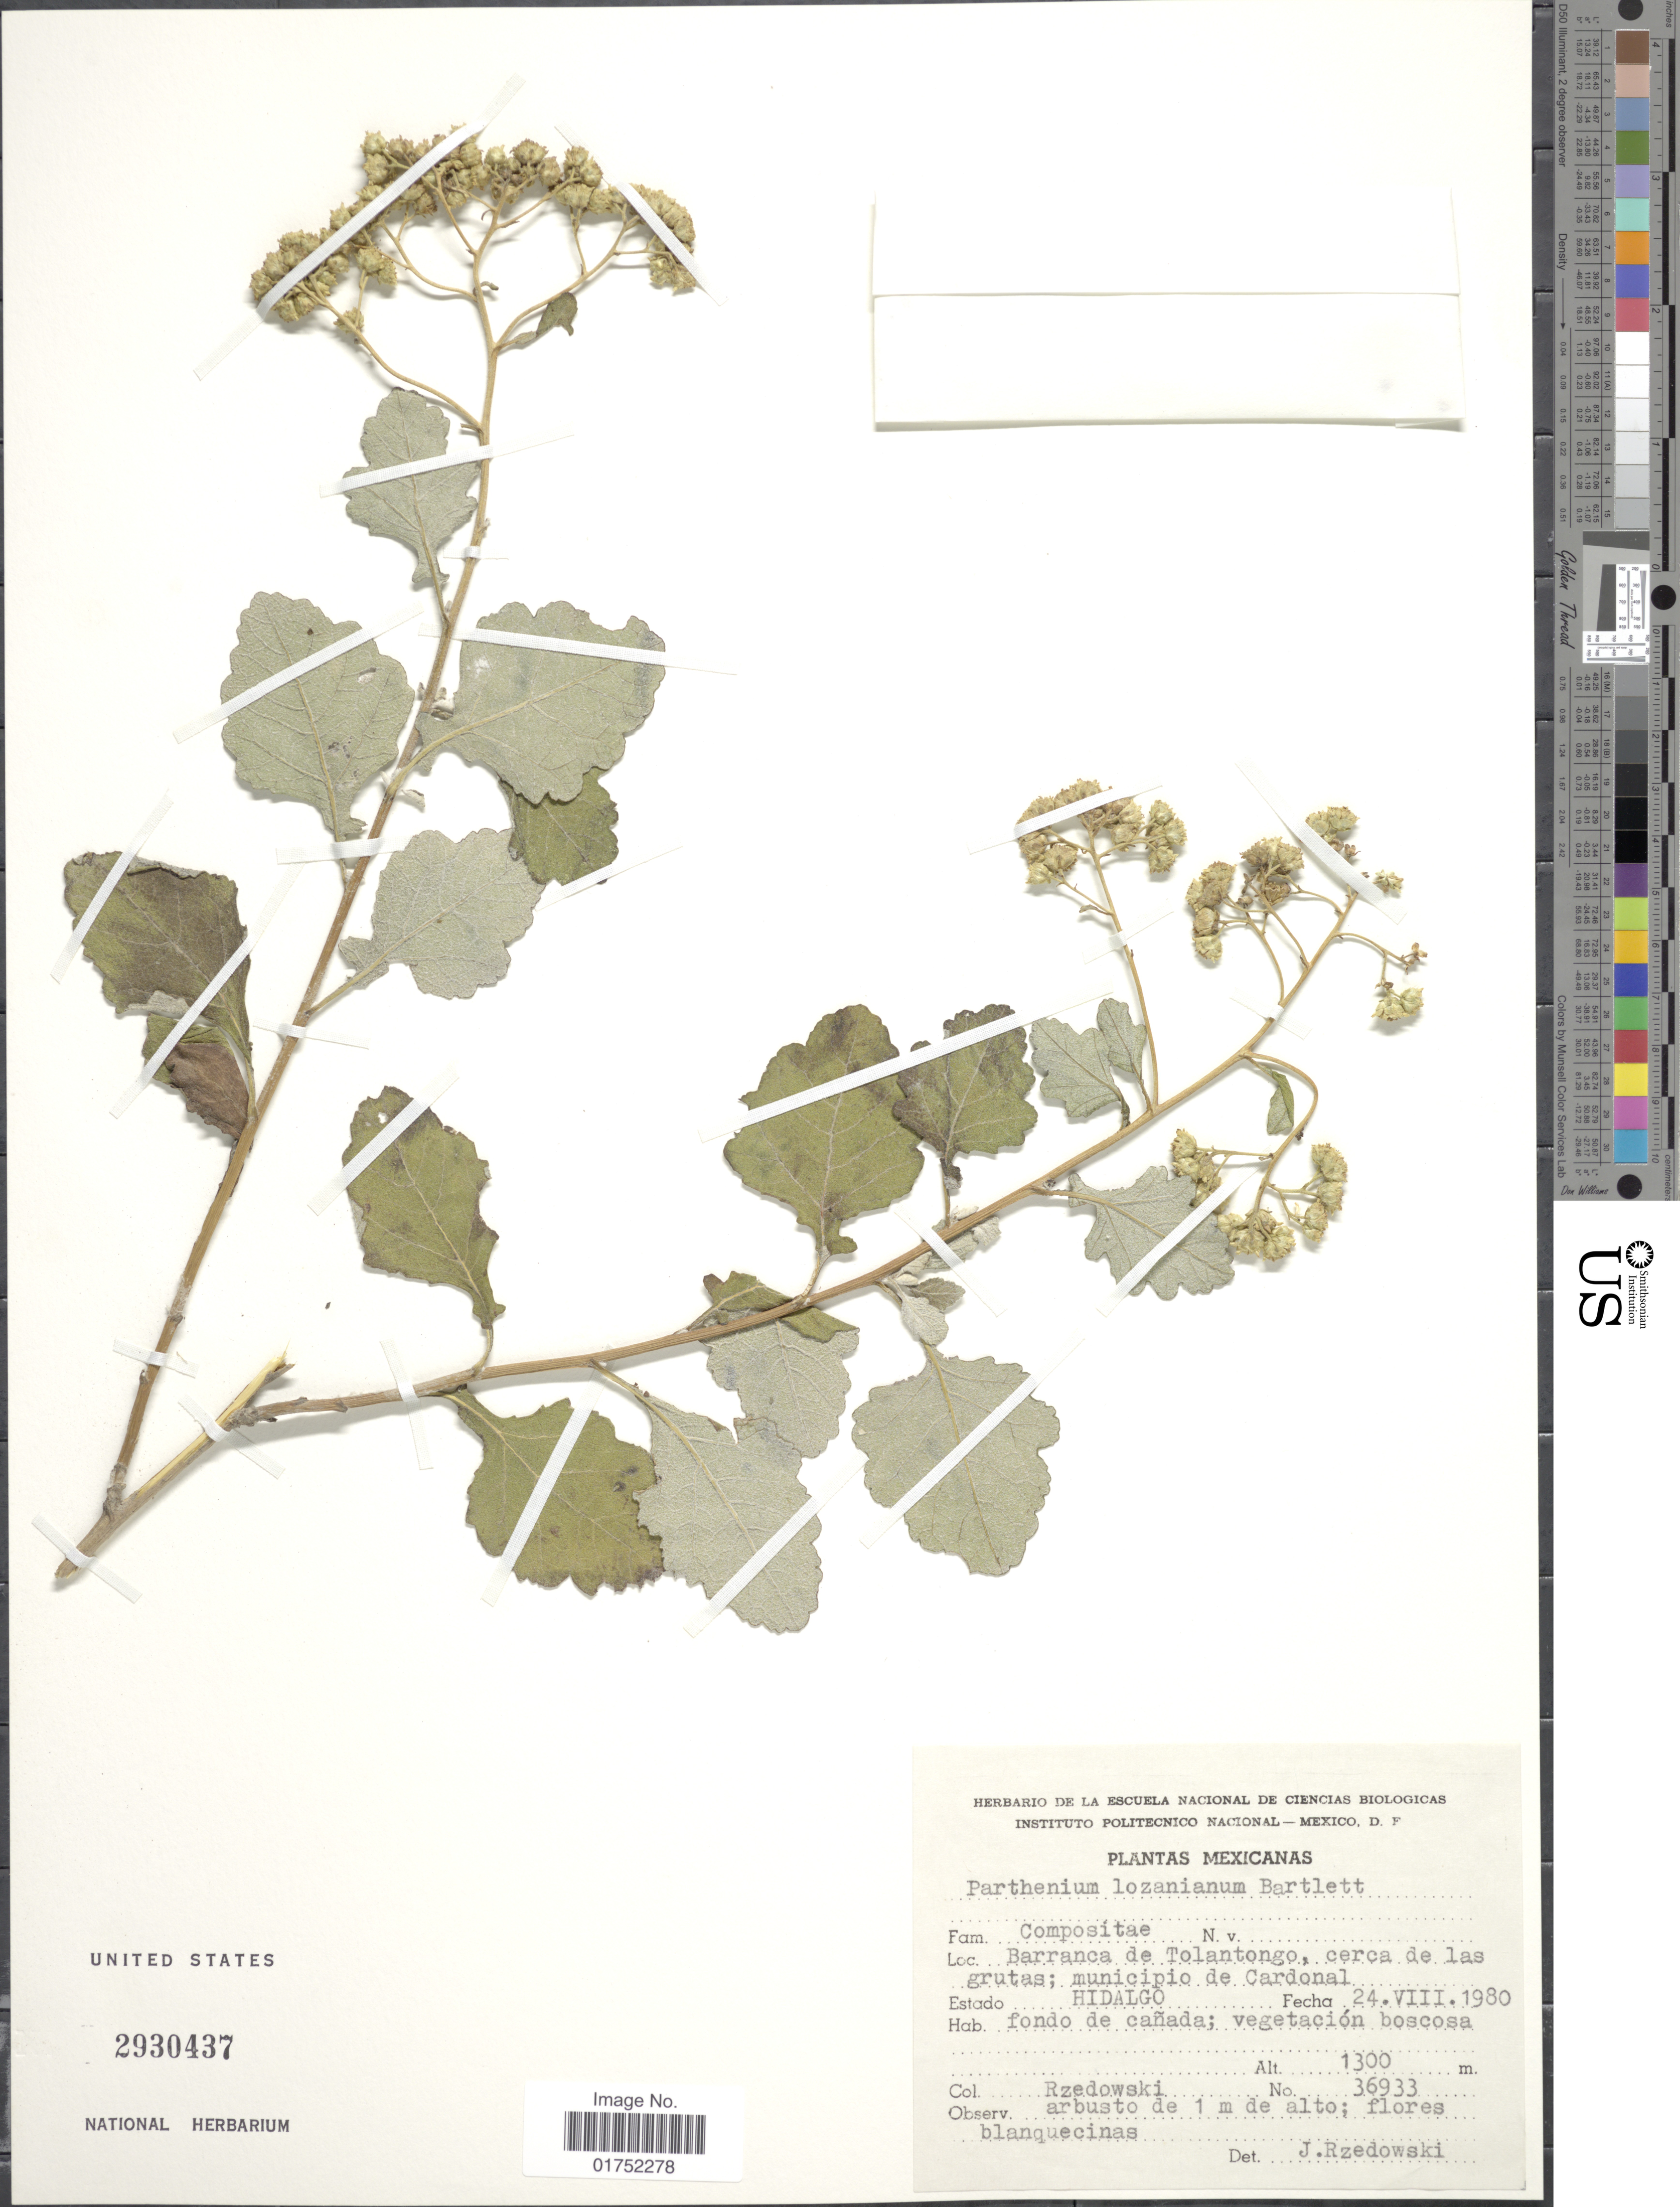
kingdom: Plantae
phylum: Tracheophyta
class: Magnoliopsida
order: Asterales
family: Asteraceae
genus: Parthenium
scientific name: Parthenium lozanianum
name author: Bartlett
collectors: Rzedowski, --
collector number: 36933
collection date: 1980-08-24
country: Mexico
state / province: Hidalgo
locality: Barranca de Tolantongo, cerca de las grutas, Municipio de Cardonal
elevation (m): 1300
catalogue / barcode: US 2930437